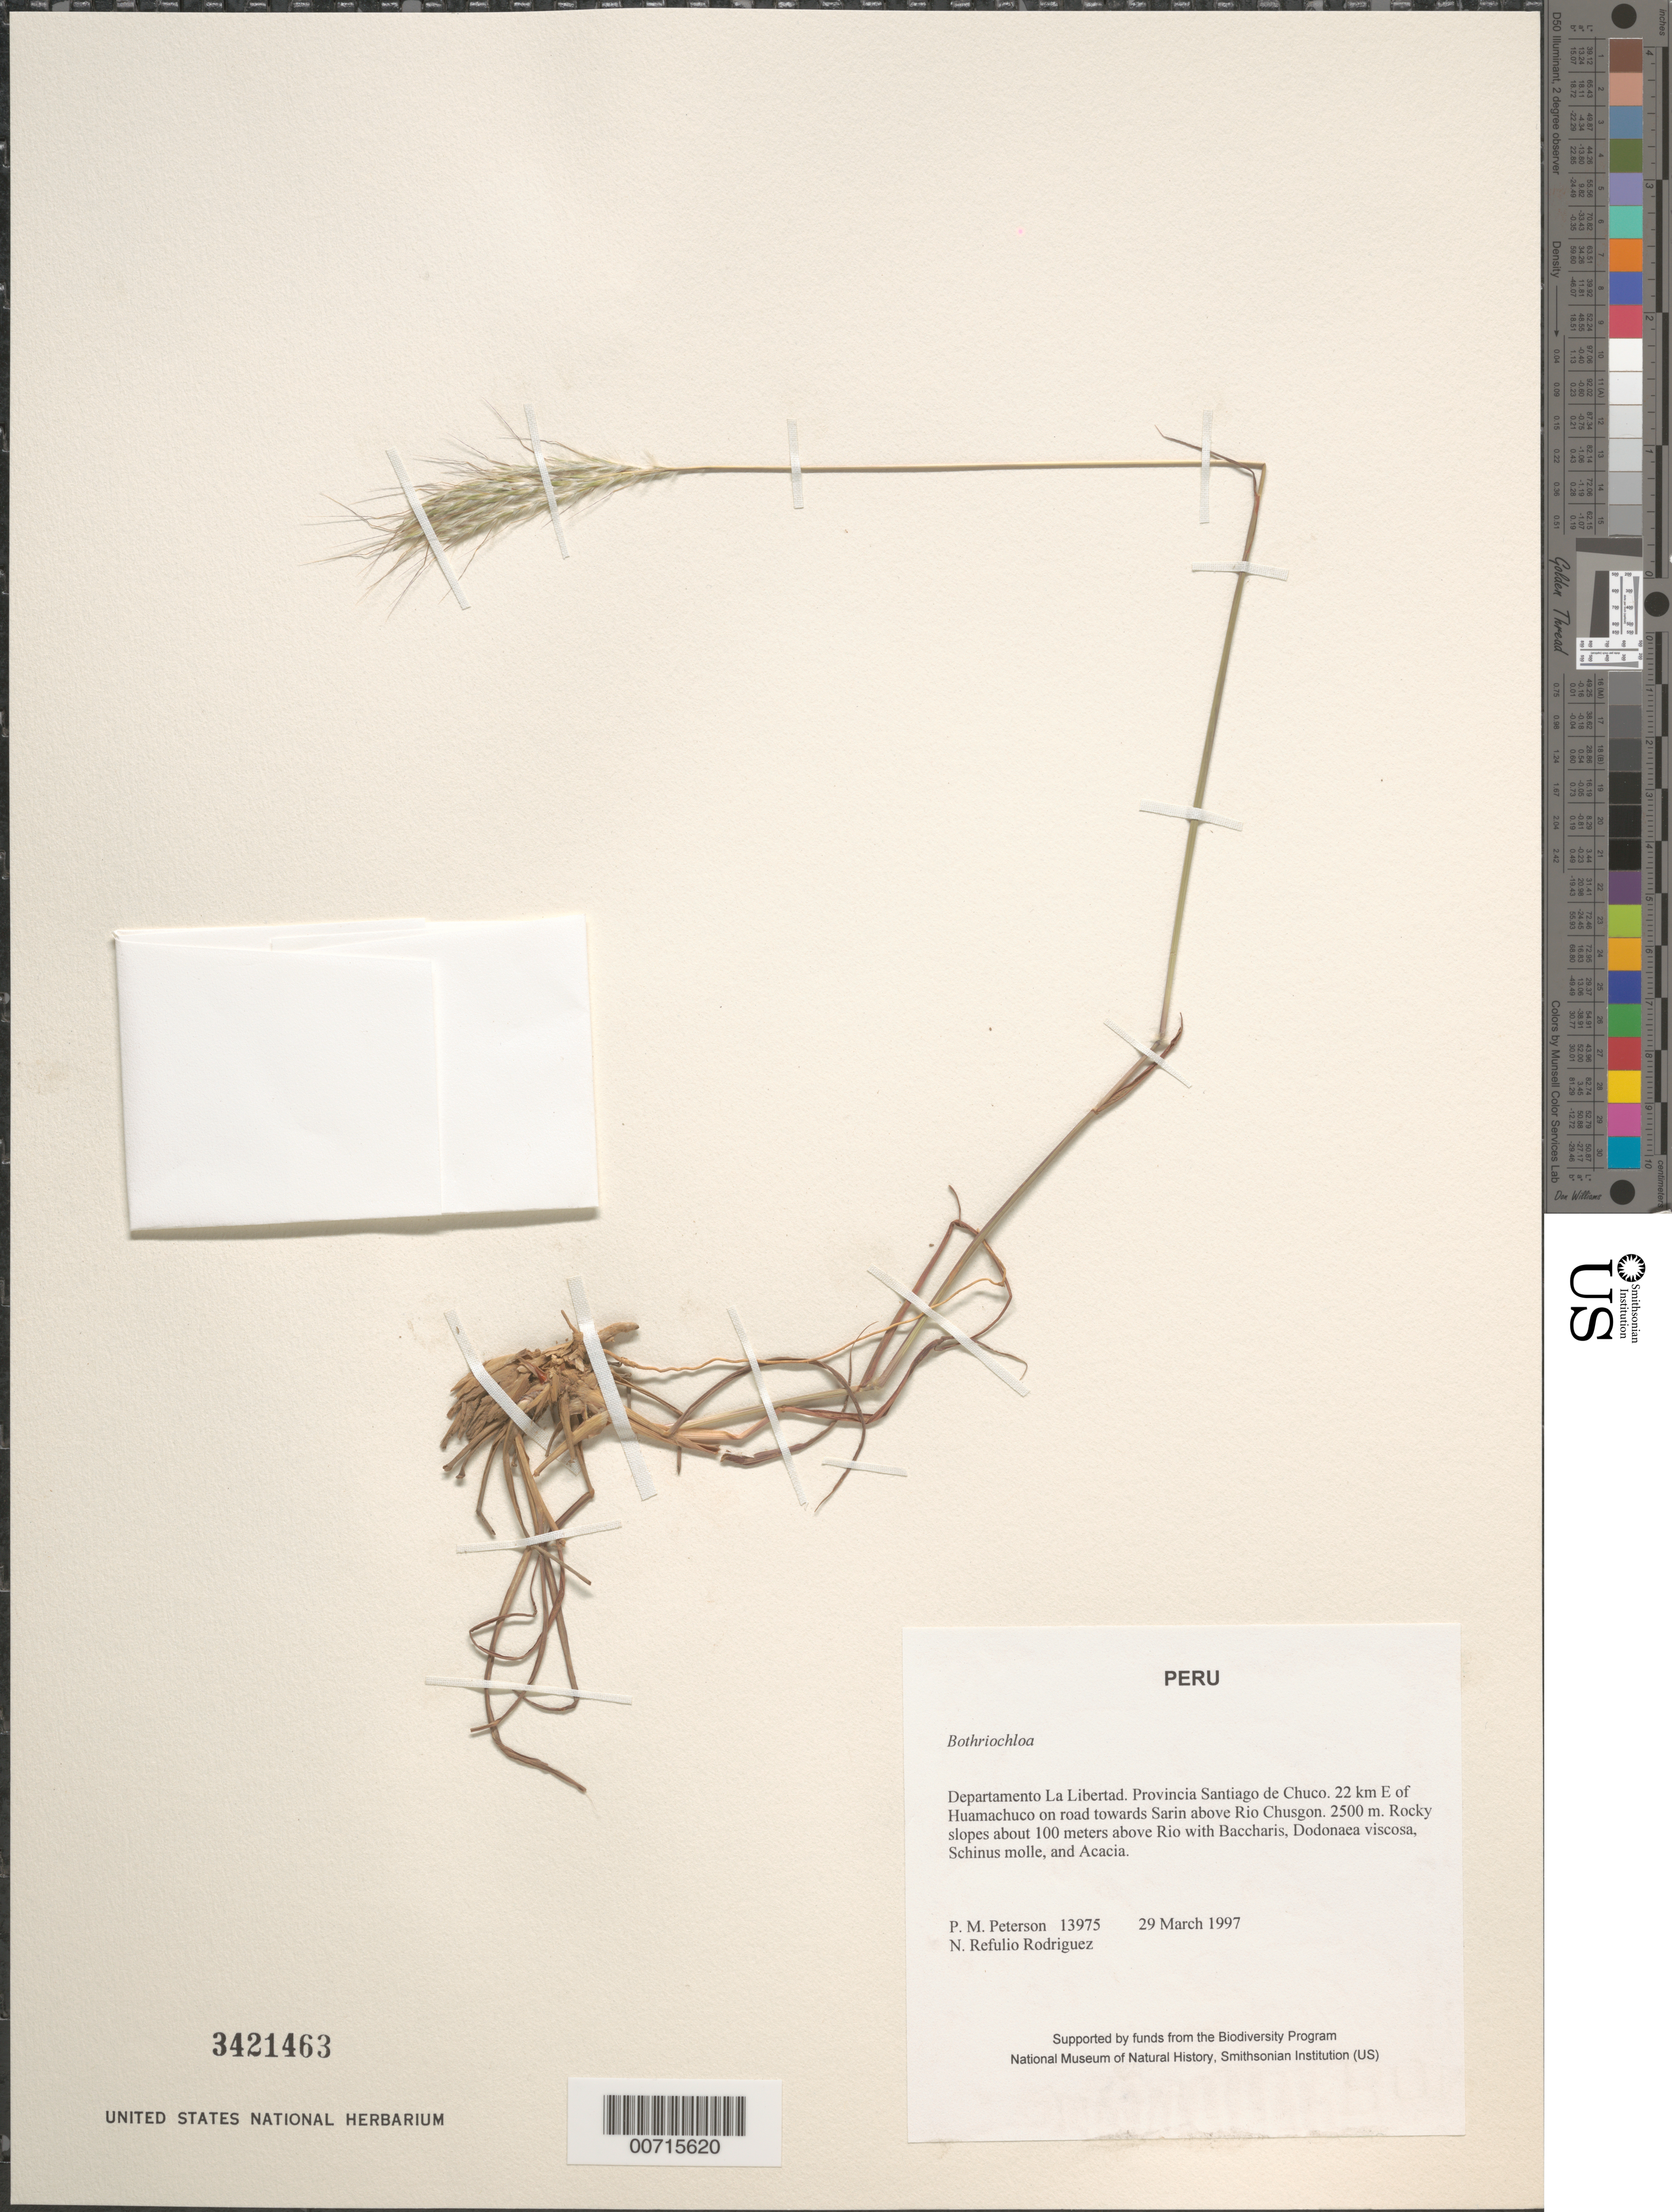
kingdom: Plantae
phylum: Tracheophyta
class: Liliopsida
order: Poales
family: Poaceae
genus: Bothriochloa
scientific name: Bothriochloa sp.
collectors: P. M. Peterson & N. Refulio-Rodríguez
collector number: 13975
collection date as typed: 29 Mar 1997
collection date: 1997-03-29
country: Peru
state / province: La Libertad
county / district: Santiago de Chuco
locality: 22 km E of Huamachuco on road towards Sarin above Rio Chusgon.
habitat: Rocky slopes about 100 meters above Rio with Baccharis, Dodonaea viscosa, Schinus molle, and Acacia.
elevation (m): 2500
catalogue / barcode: US 3421463